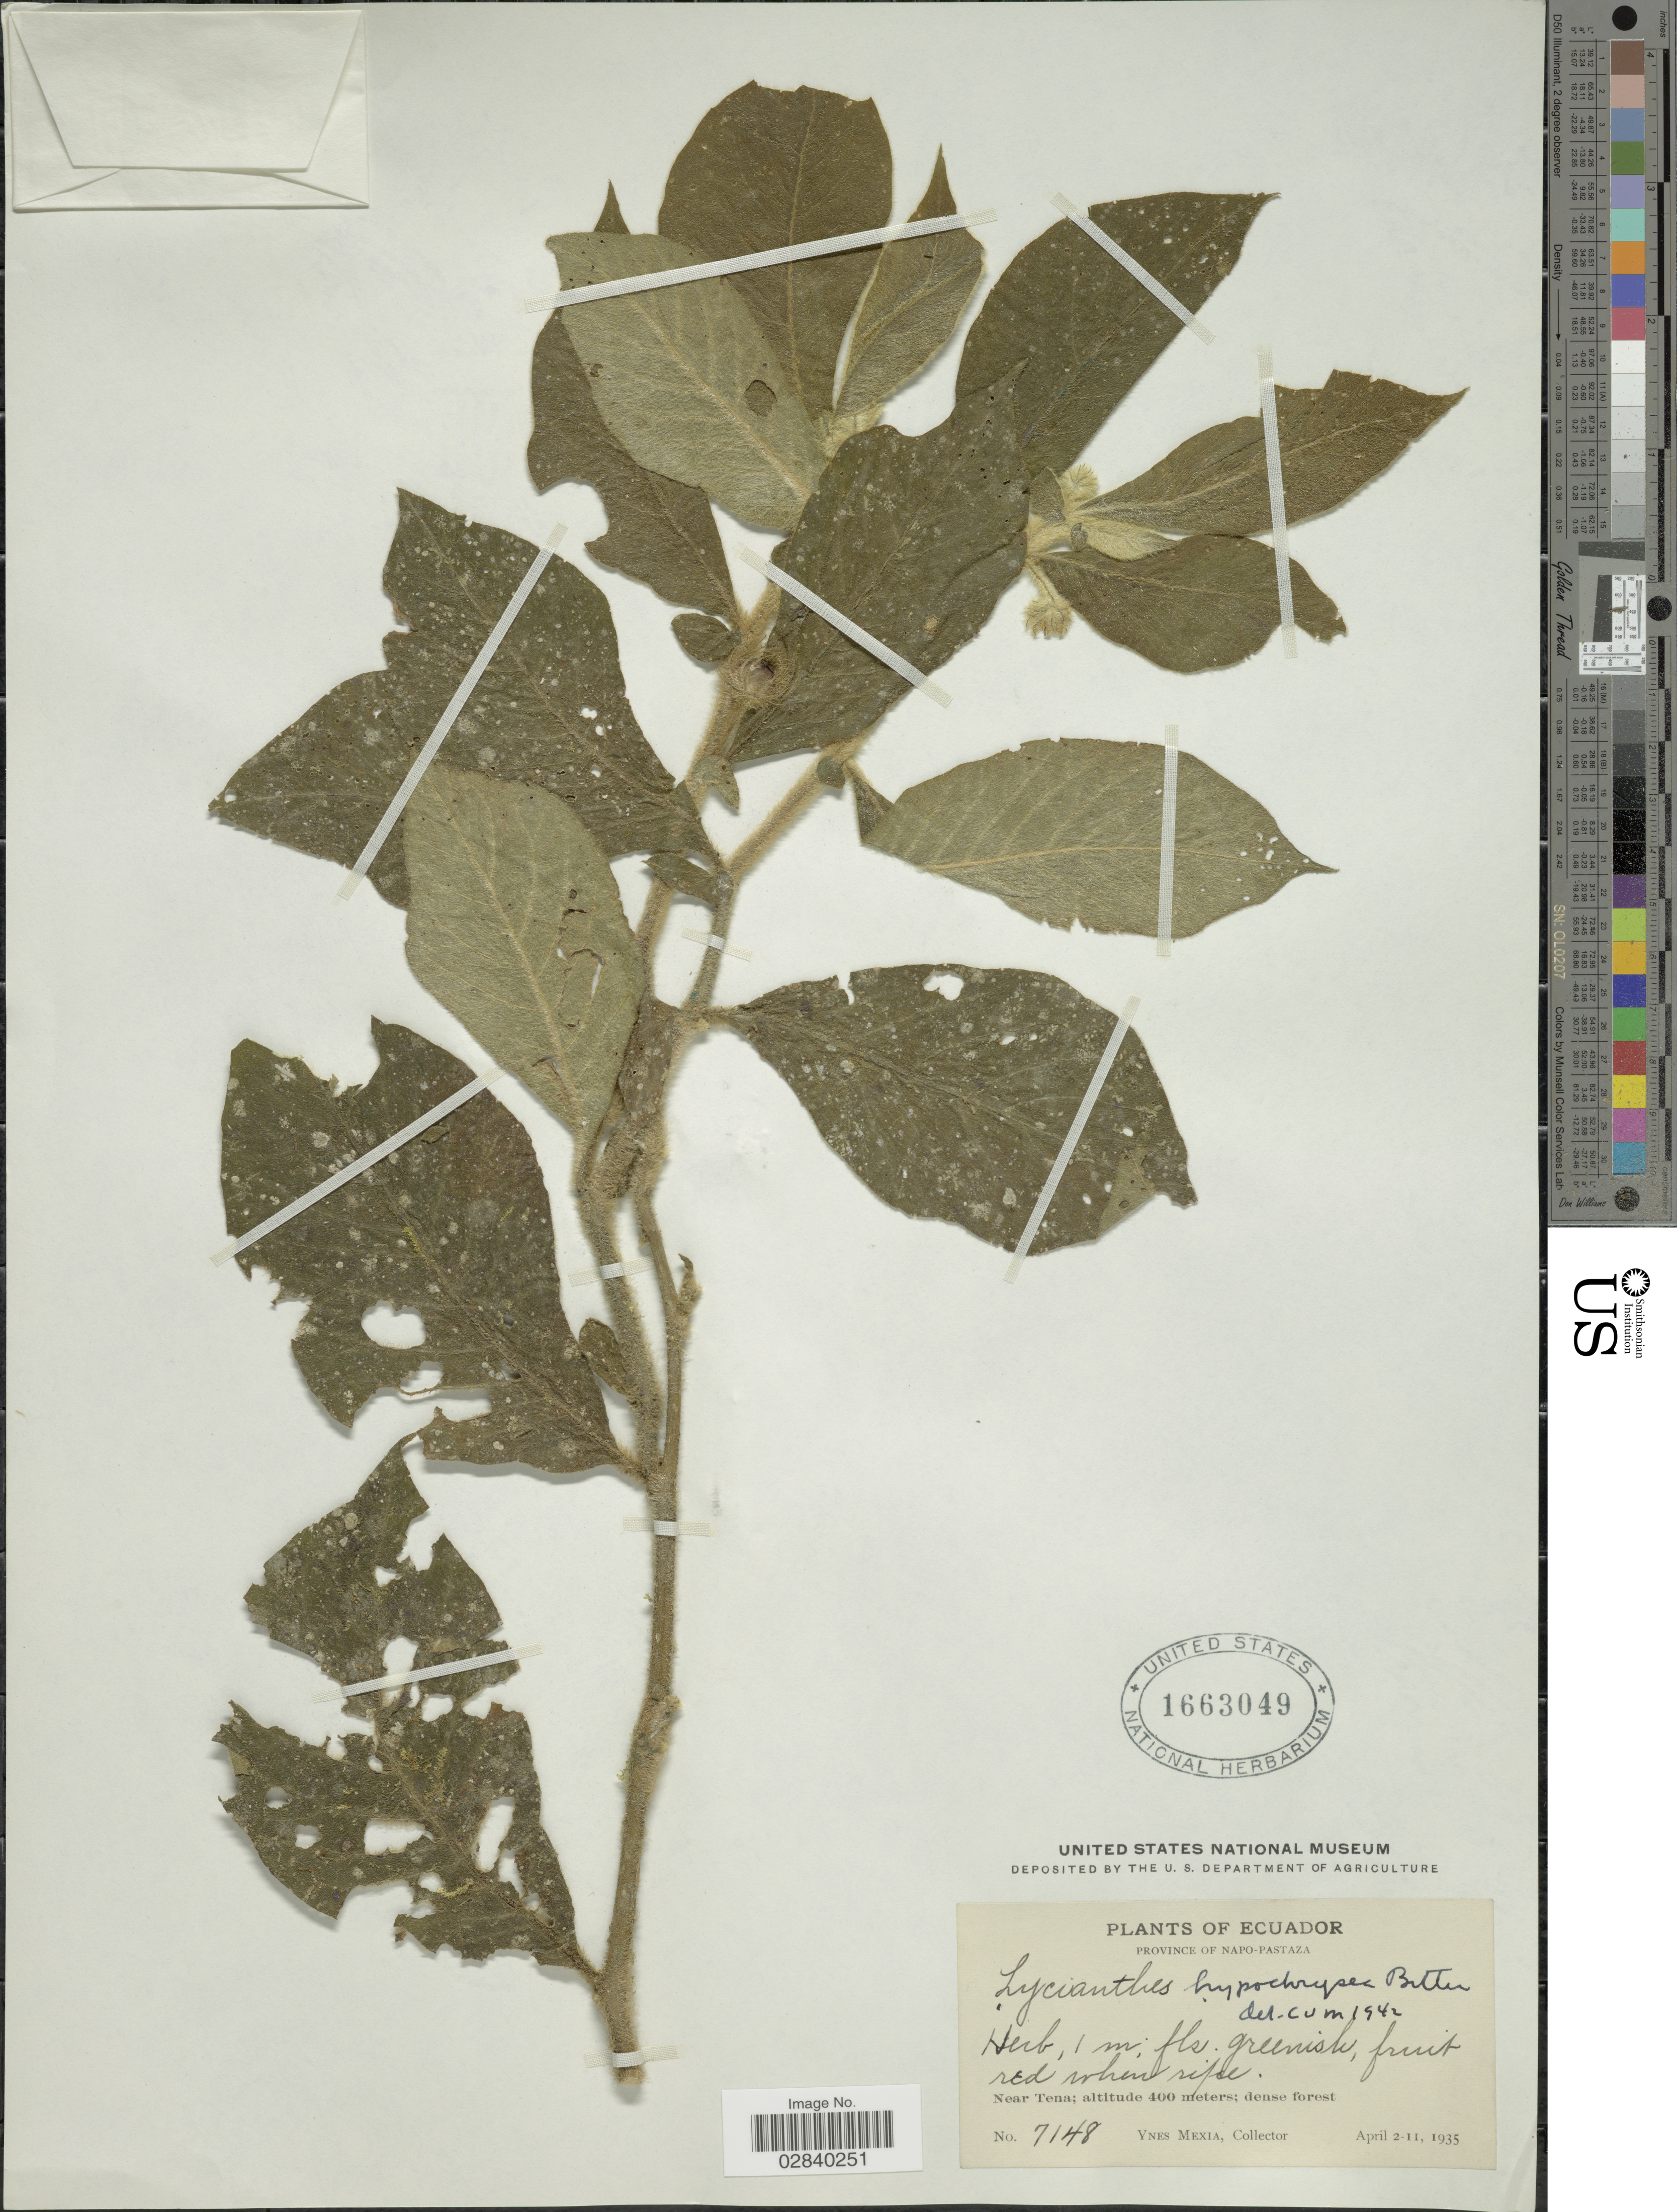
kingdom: Plantae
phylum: Tracheophyta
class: Magnoliopsida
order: Solanales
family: Solanaceae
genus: Lycianthes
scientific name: Lycianthes hypochrysea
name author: Bitter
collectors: Y. Mexia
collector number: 7148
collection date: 1935-04-02/1935-04-11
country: Ecuador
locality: Province of Napo-Pastaza. Near Tena.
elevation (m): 400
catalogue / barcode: US 1663049